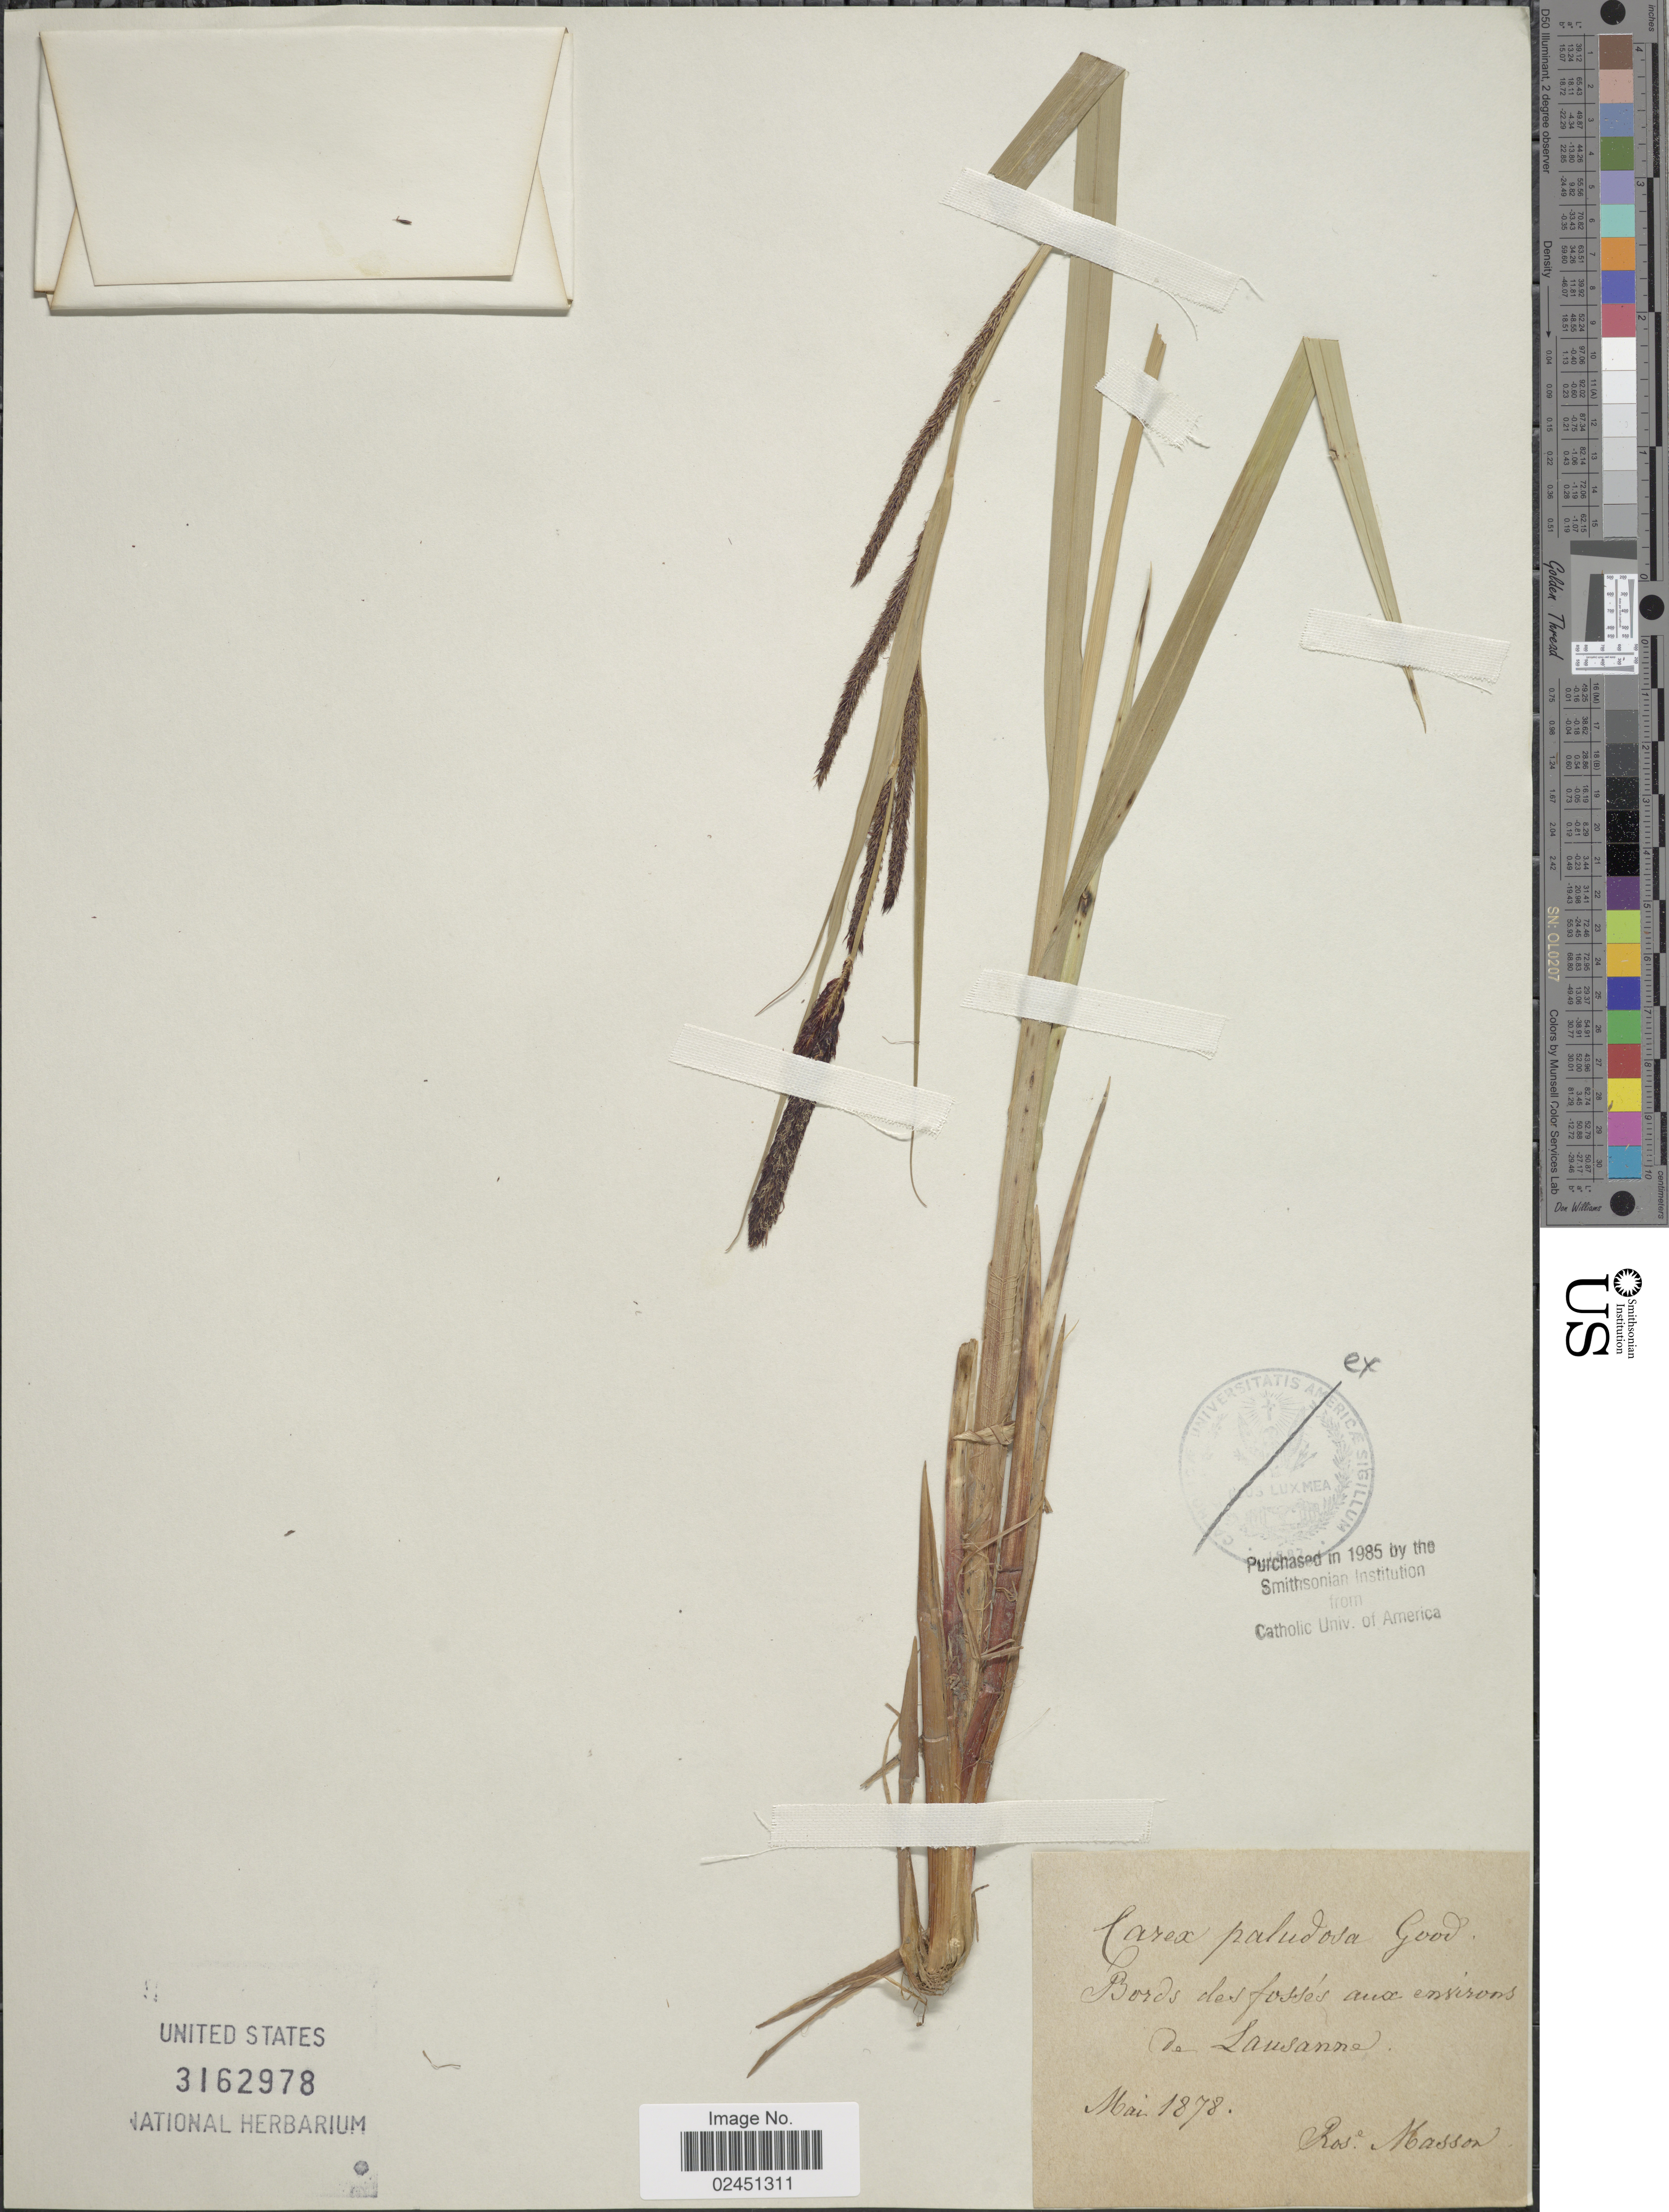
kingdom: Plantae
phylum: Tracheophyta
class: Liliopsida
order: Poales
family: Cyperaceae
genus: Carex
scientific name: Carex acutiformis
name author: Ehrh.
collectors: R. Masson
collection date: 1878-05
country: Switzerland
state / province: Vaud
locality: Bords des forsses aux environs de Lausanne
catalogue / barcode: US 3162978